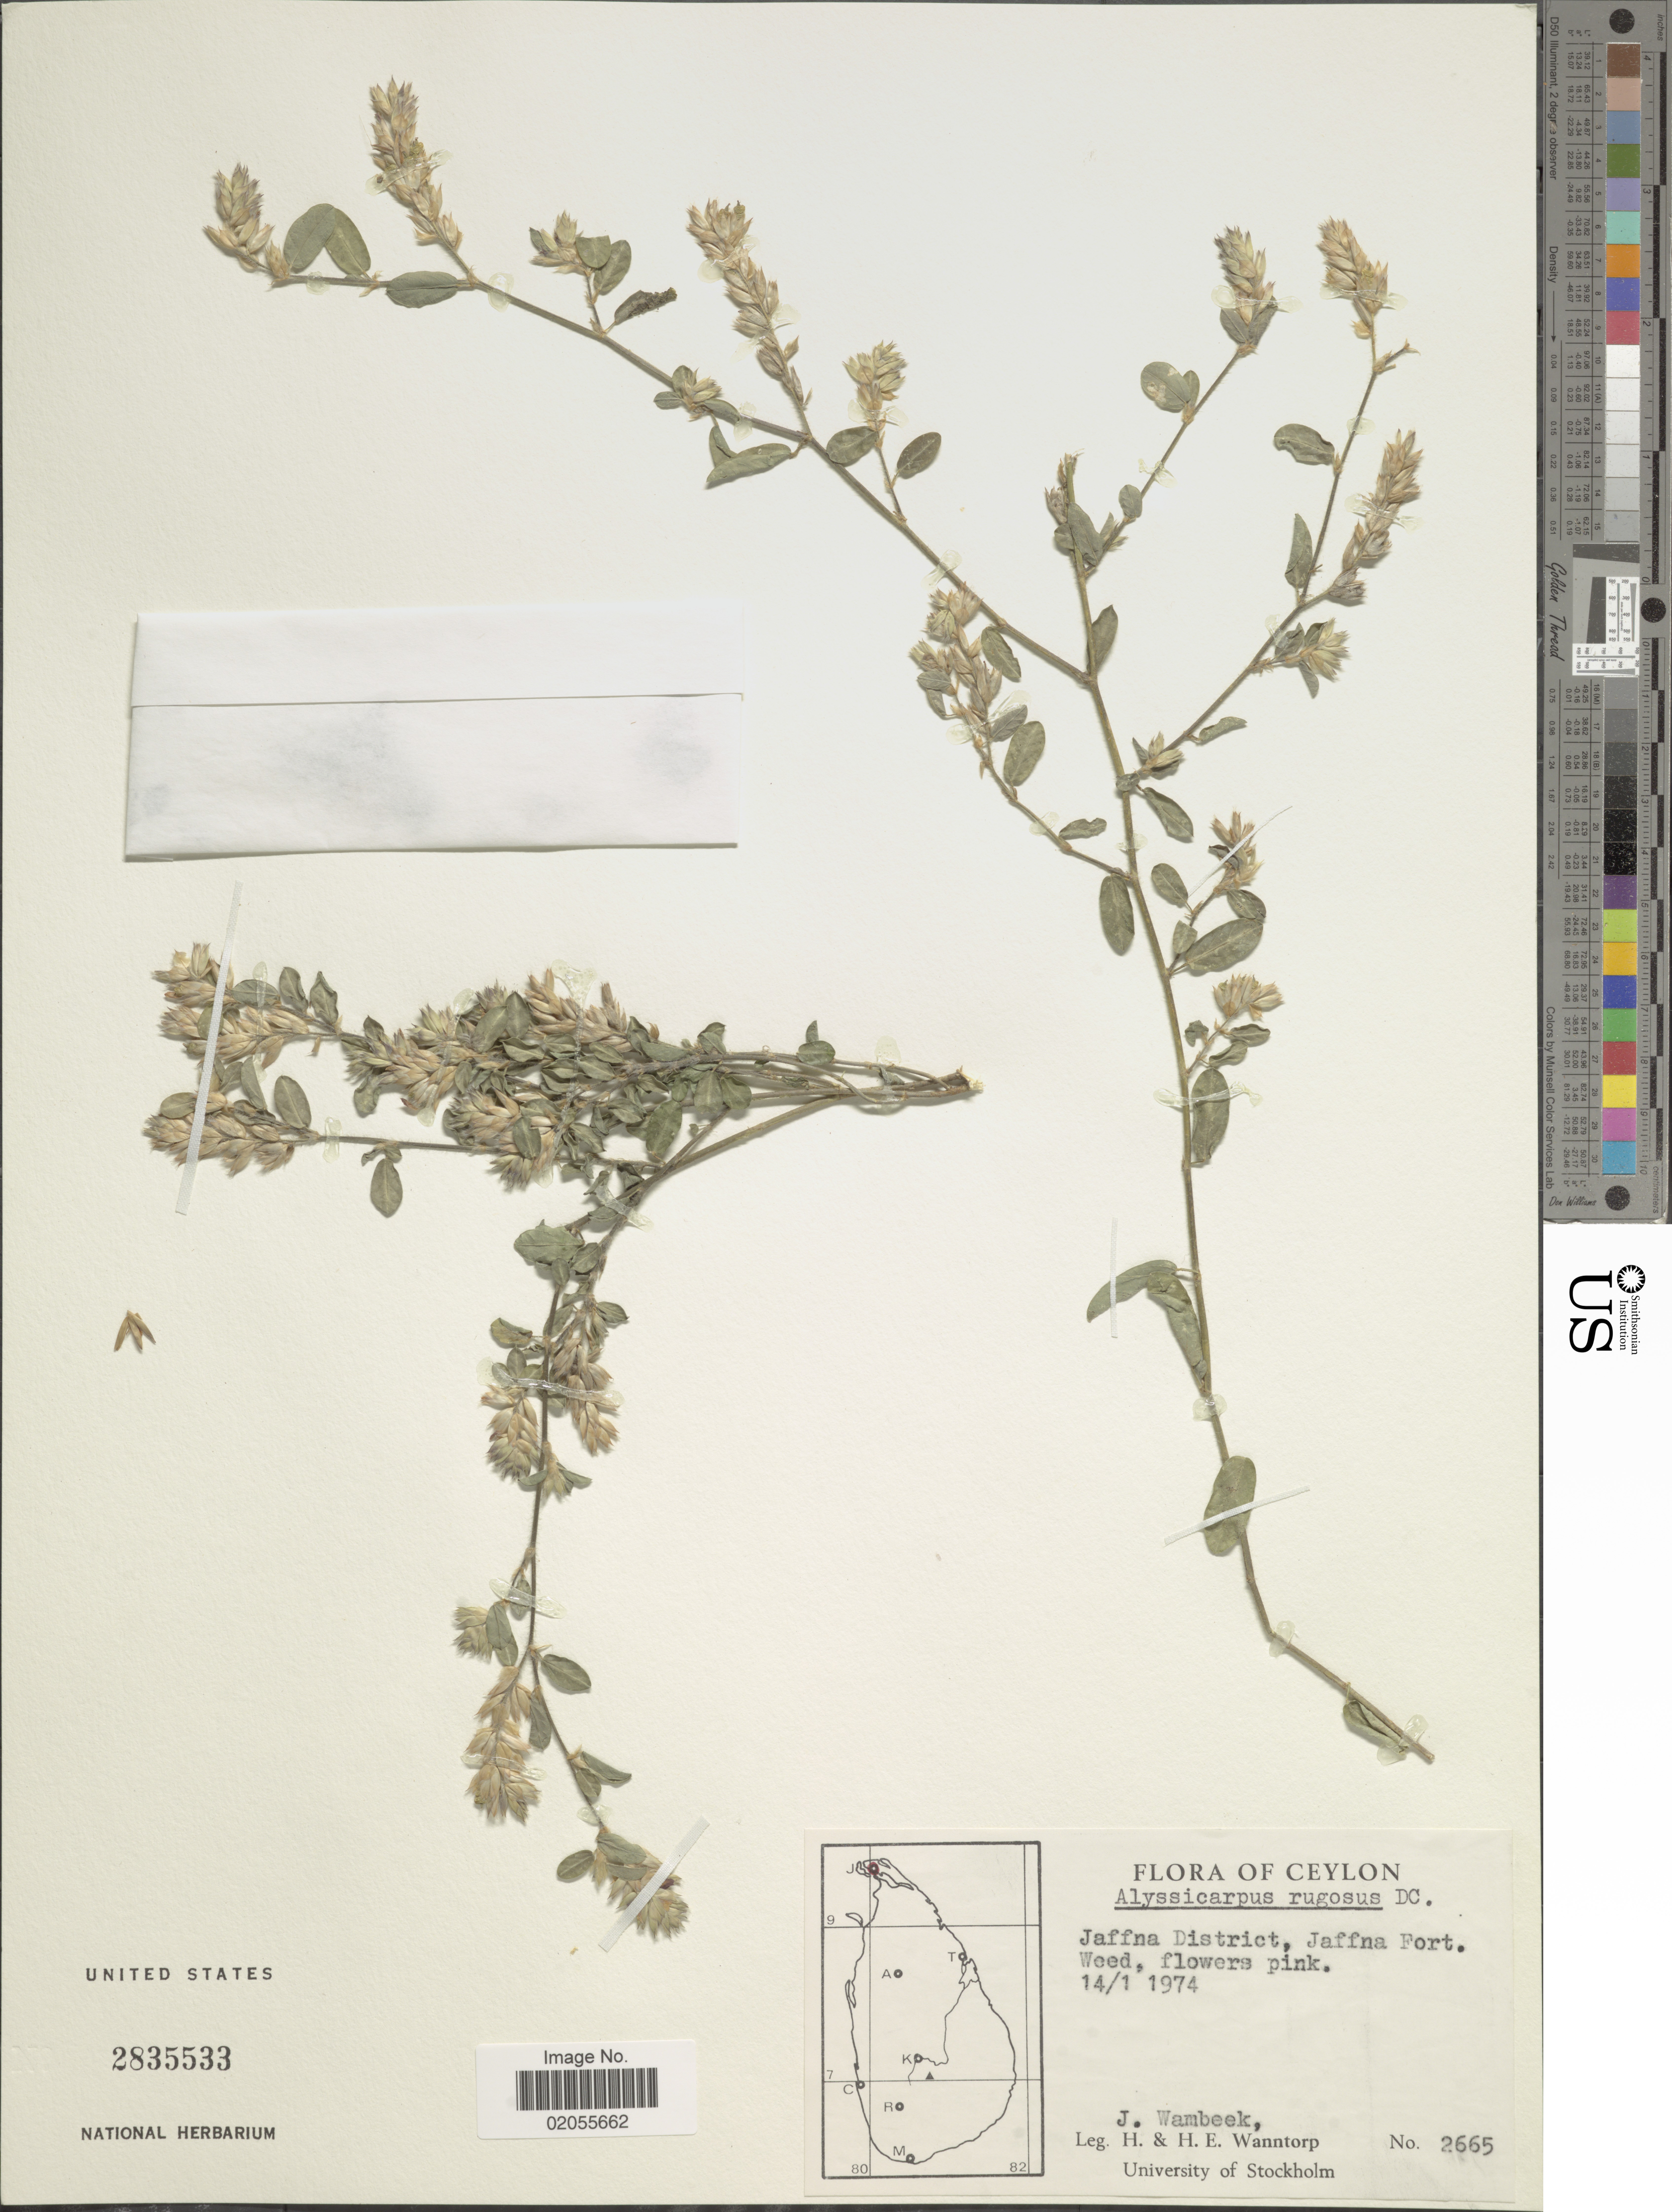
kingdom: Plantae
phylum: Tracheophyta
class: Magnoliopsida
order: Fabales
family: Fabaceae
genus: Alysicarpus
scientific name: Alysicarpus rugosus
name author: (Willd.) DC.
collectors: J. Wambeek, H. Wanntorp & H. Wanntorp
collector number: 2665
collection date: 1974-01-14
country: Sri Lanka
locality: Ceylon, Jaffna District, Jaffna Fort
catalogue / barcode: US 2835533